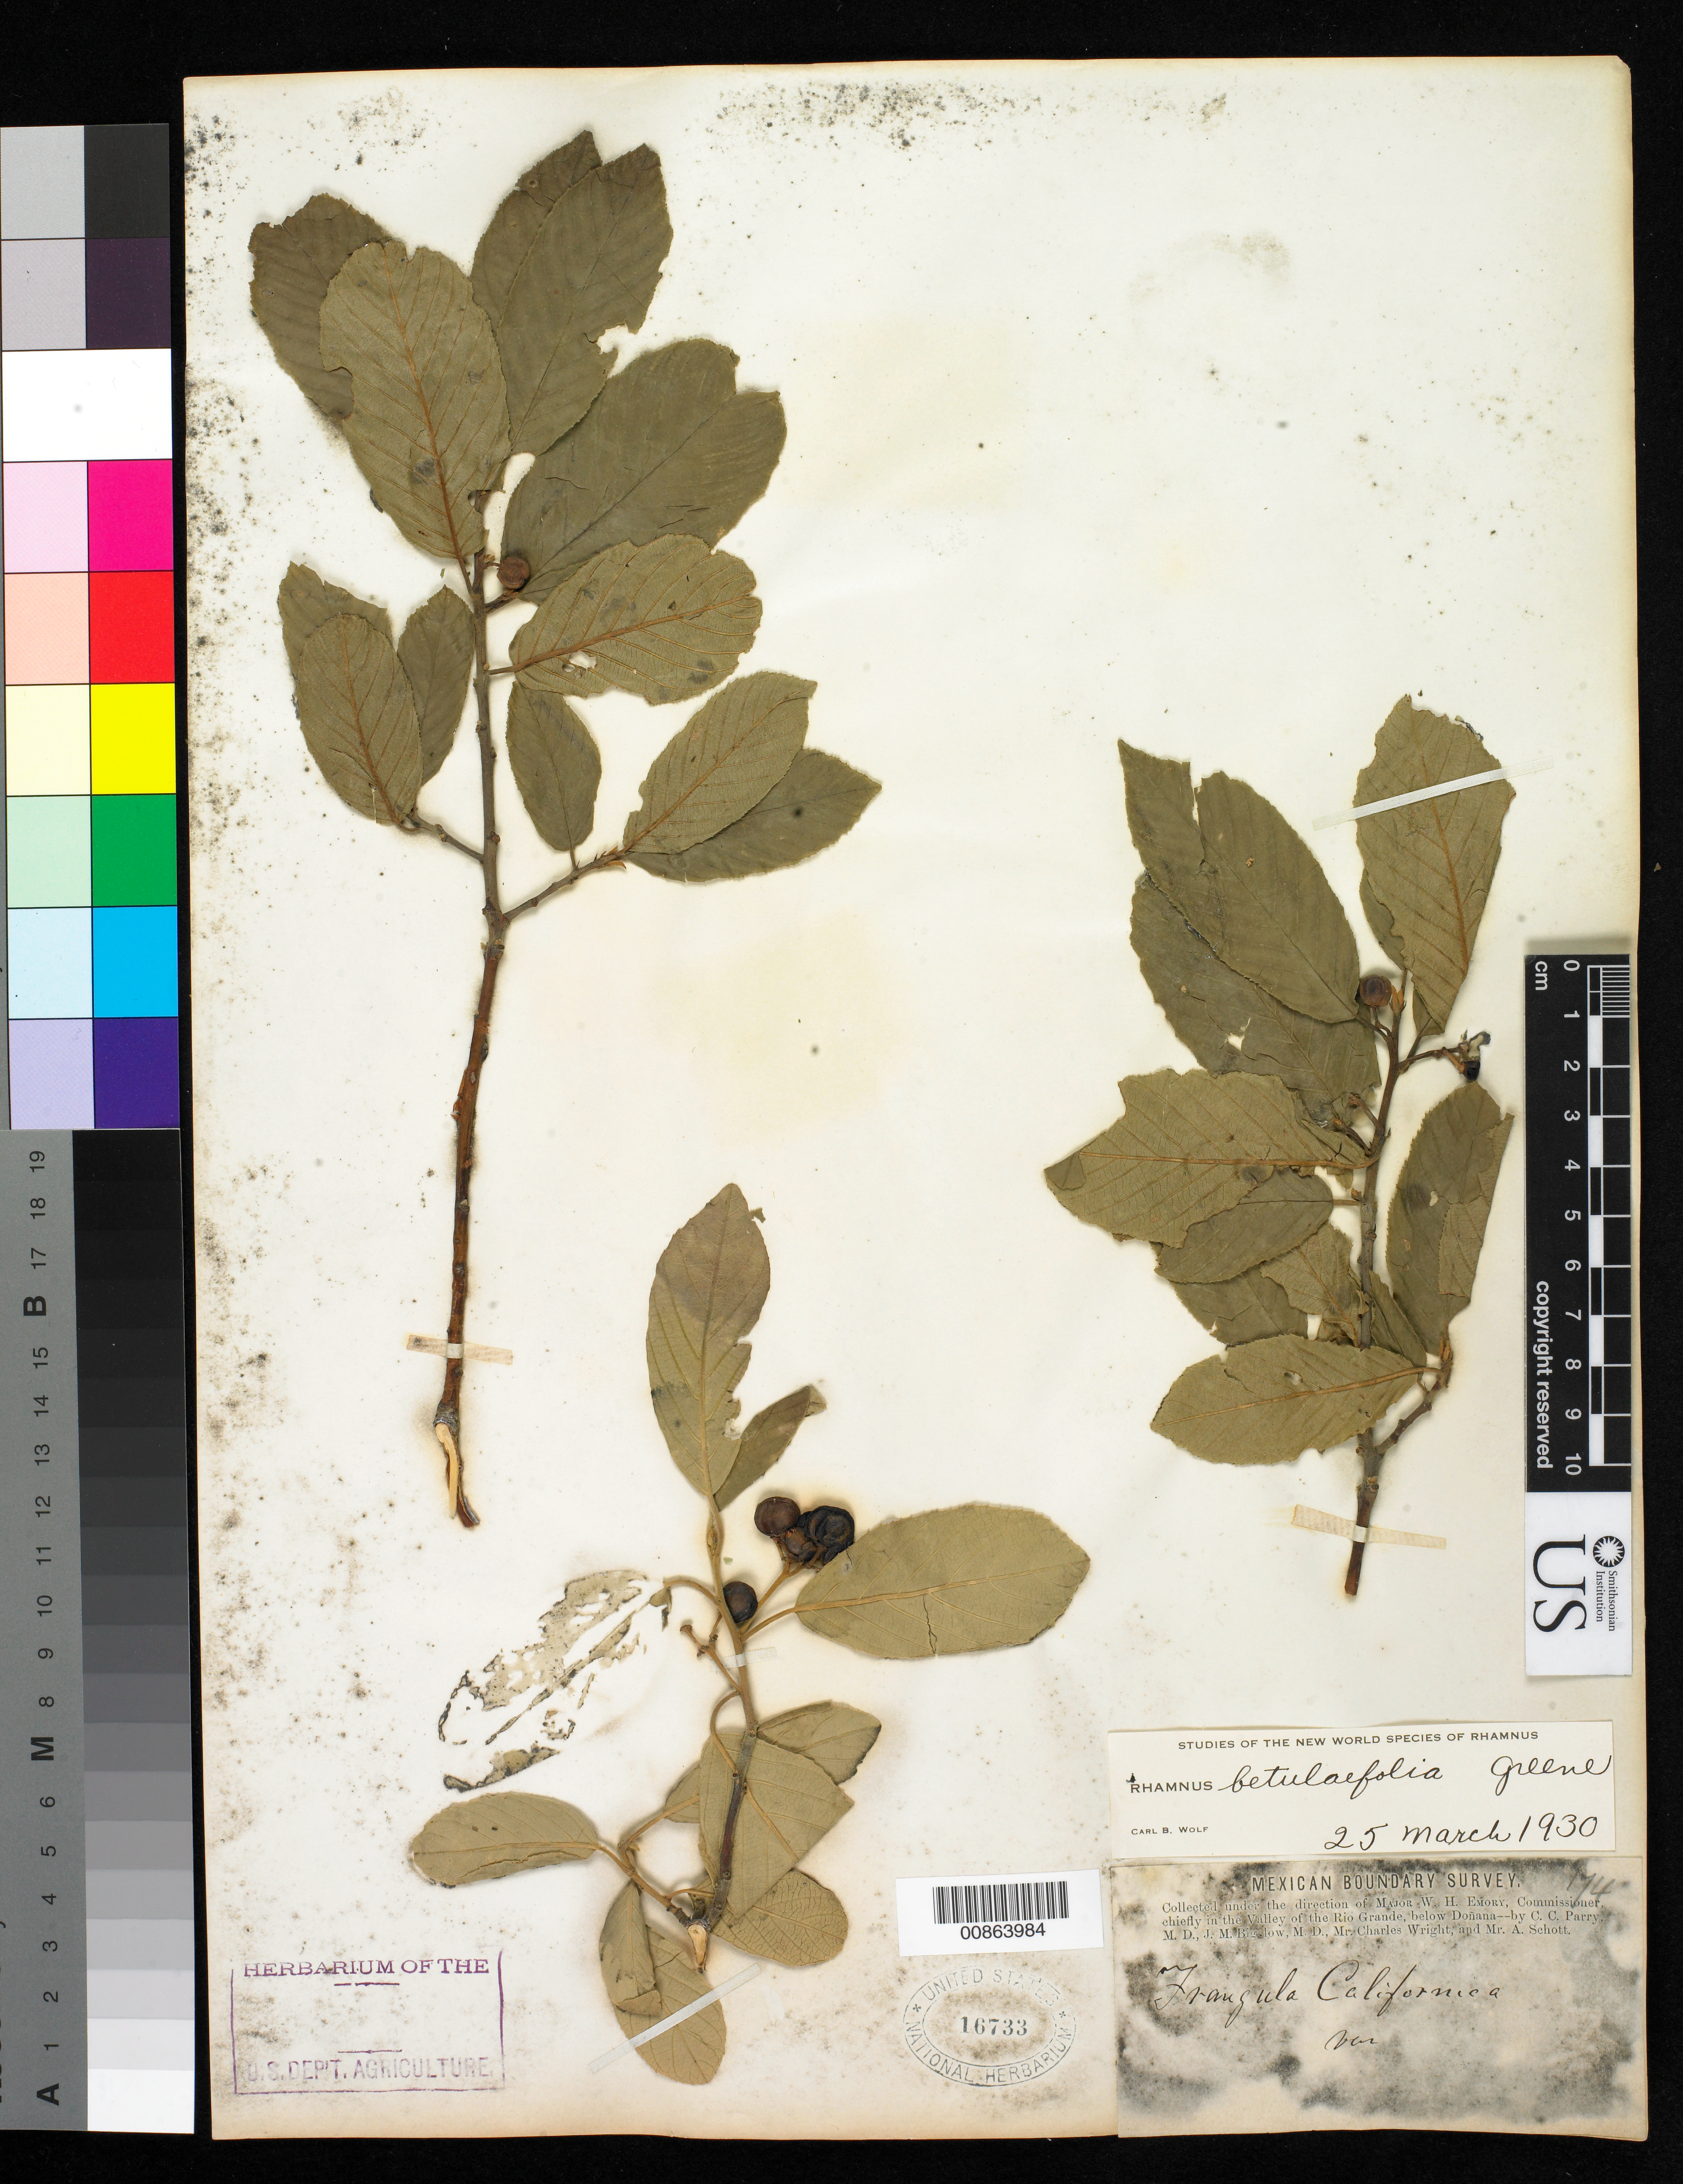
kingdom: Plantae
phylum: Tracheophyta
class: Magnoliopsida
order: Rosales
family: Rhamnaceae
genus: Frangula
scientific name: Frangula betulifolia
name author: (Greene) Grubov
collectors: C. C. Parry, J. M. Bigelow, C. Wright & A. C. V. Schott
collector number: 174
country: United States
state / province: New Mexico / Texas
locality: Valley of the Rio Grande, below Doñana.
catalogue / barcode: US 16733